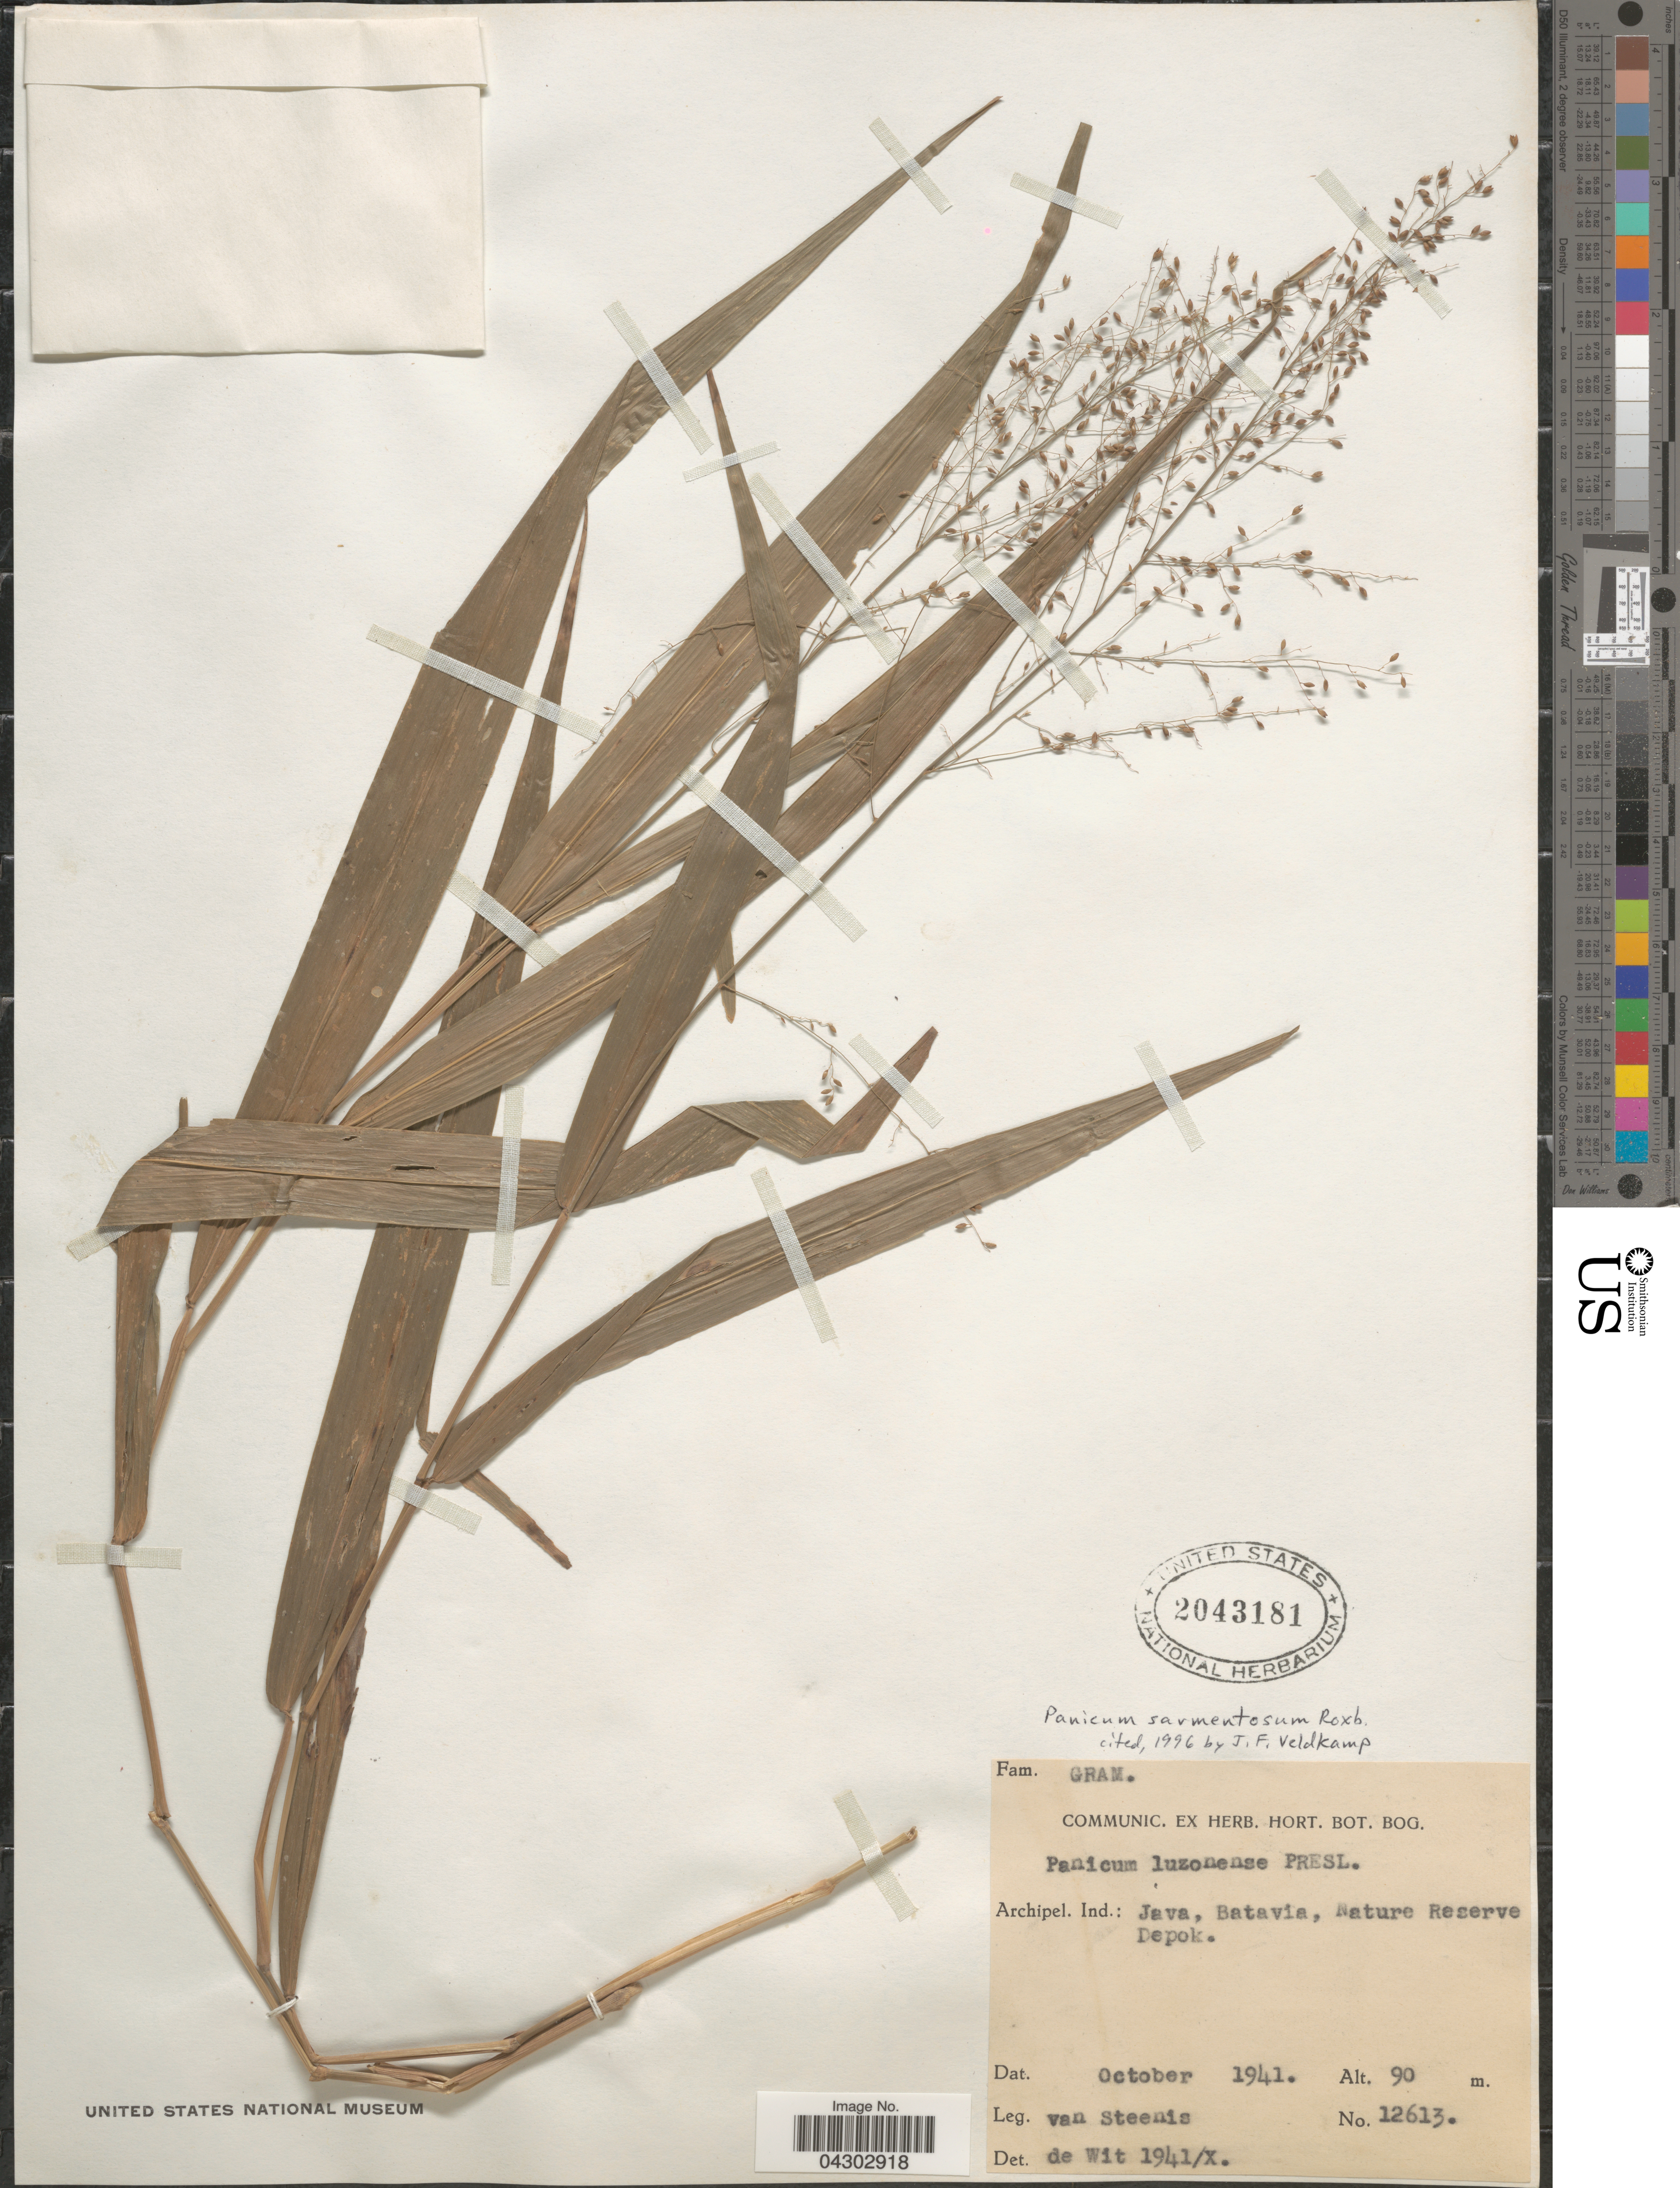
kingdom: Plantae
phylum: Tracheophyta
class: Liliopsida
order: Poales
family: Poaceae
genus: Panicum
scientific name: Panicum sarmentosum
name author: Roxb.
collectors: v. Steenis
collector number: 12613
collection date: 1941-10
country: Indonesia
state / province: Java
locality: Archipel. Ind.: Batavia, Nature Reserve Depok.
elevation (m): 90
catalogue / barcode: US 2043181